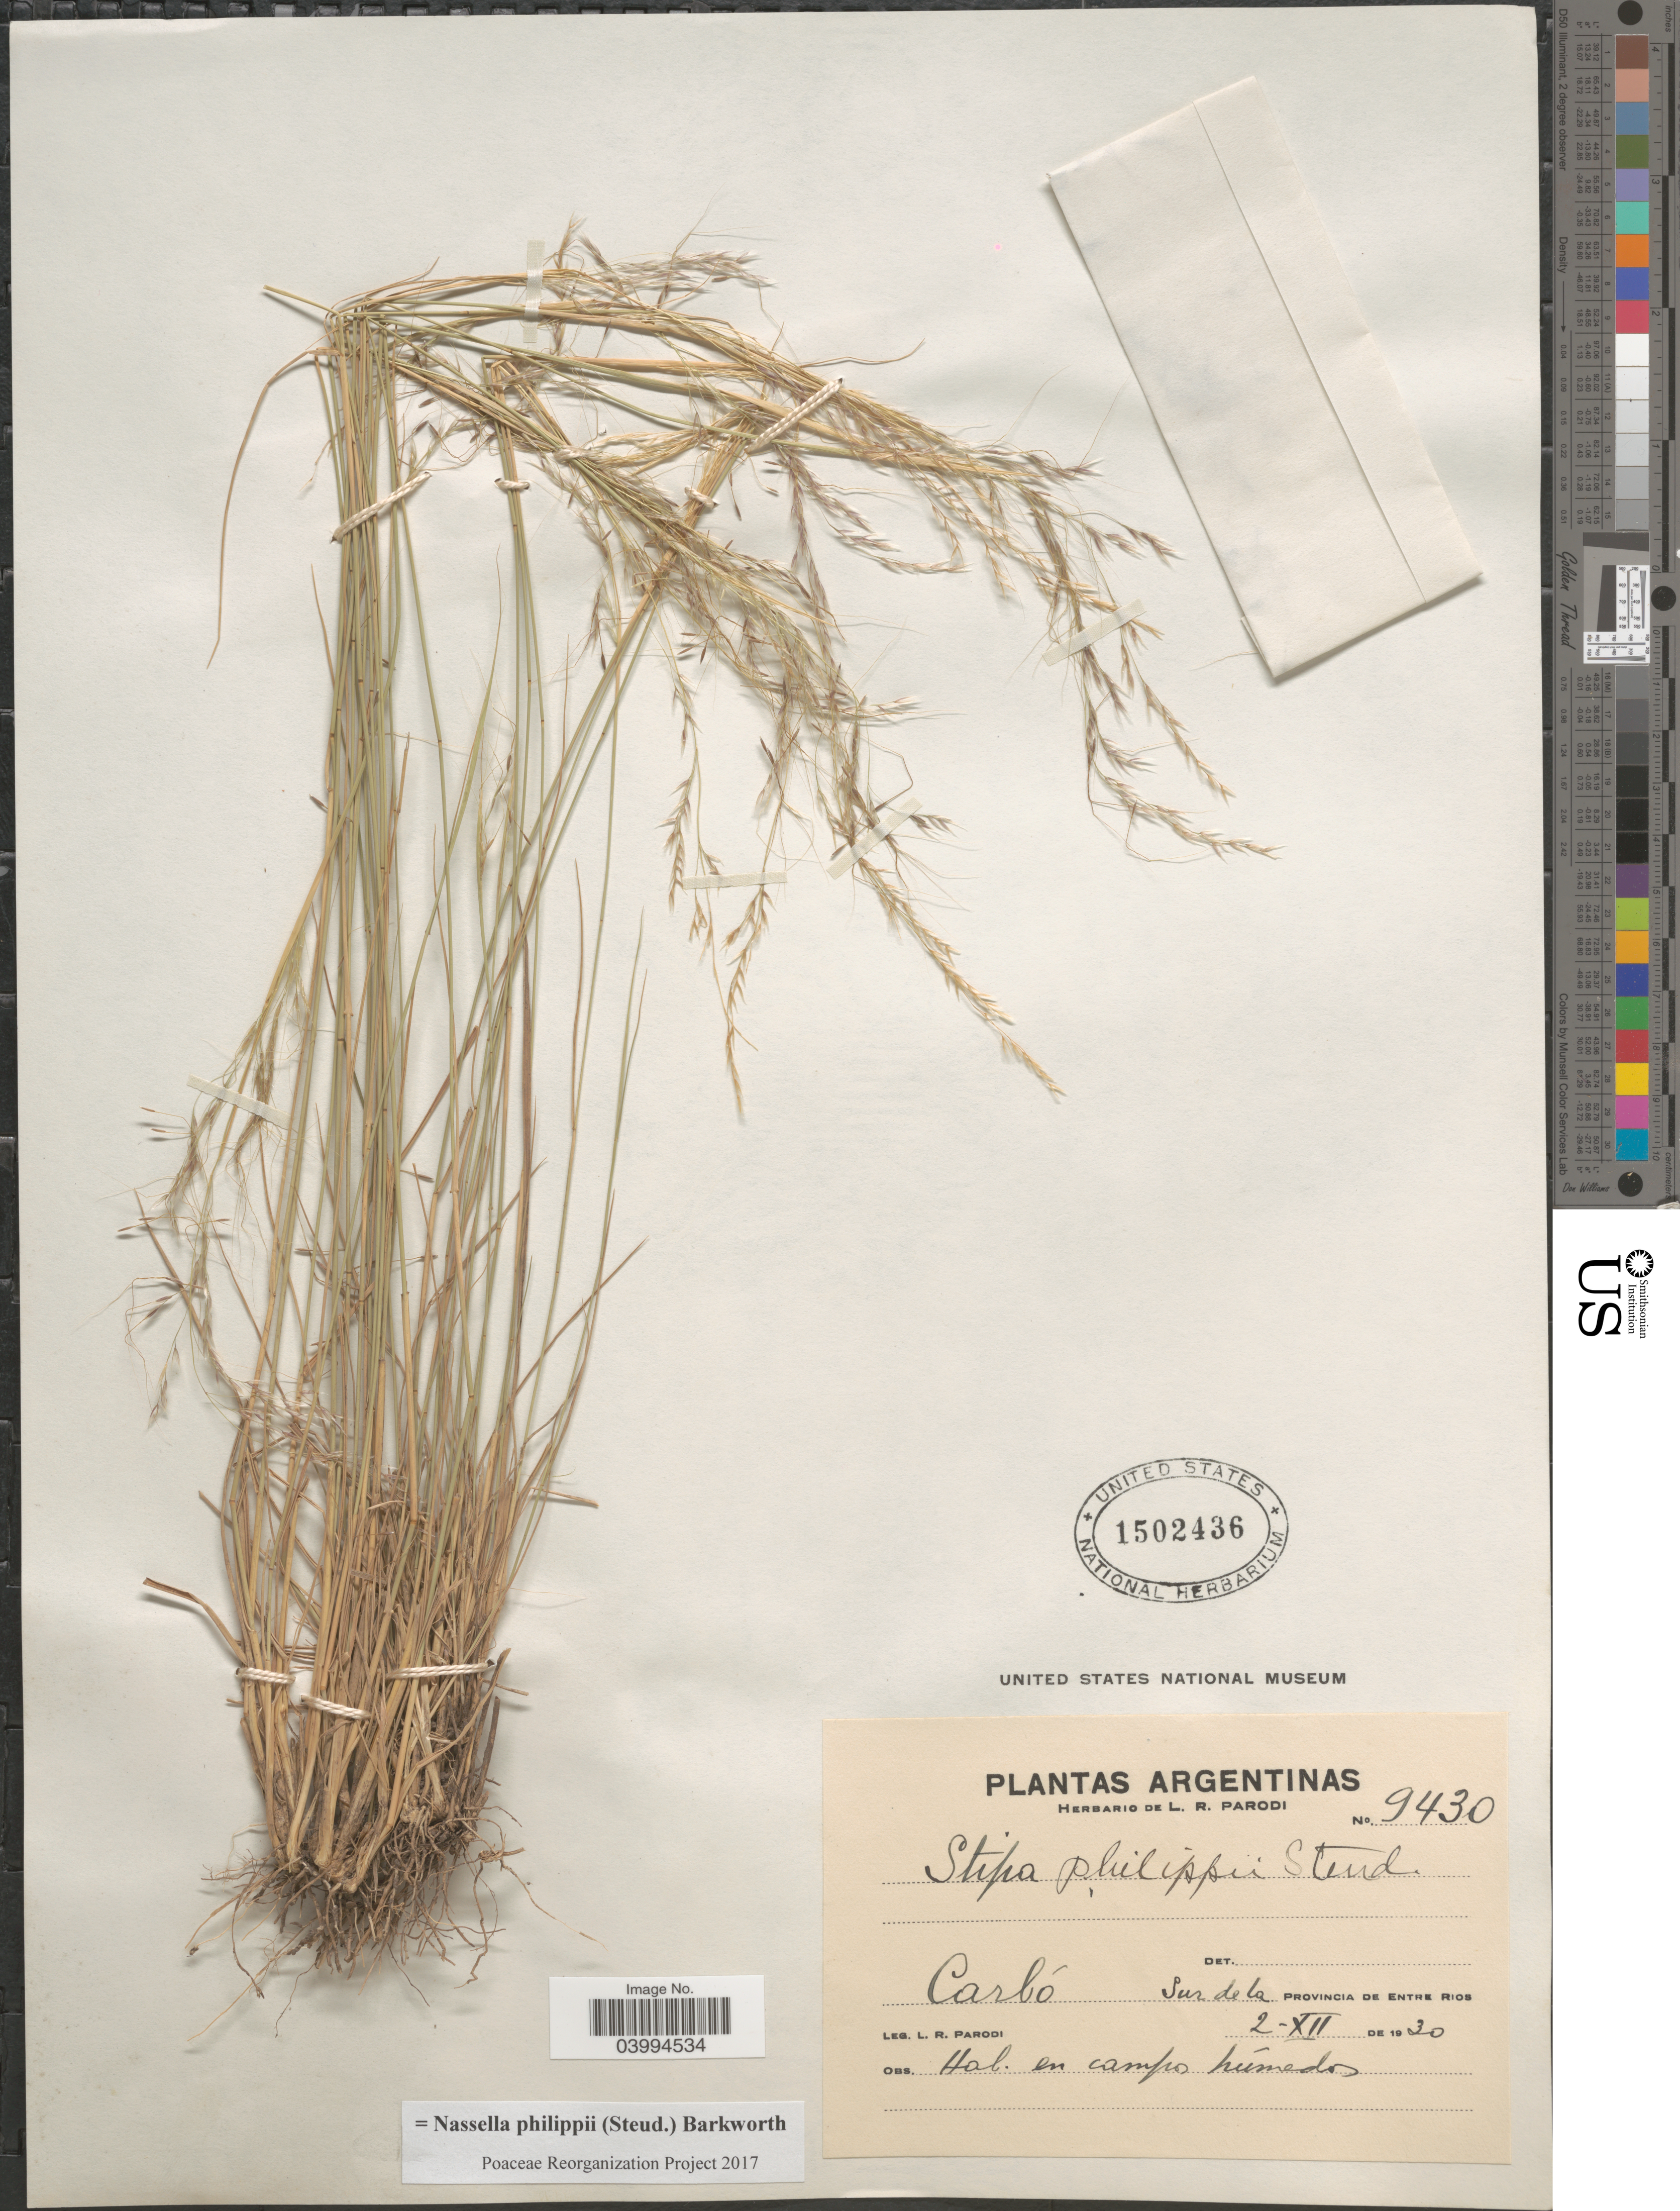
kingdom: Plantae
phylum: Tracheophyta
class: Liliopsida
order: Poales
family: Poaceae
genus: Nassella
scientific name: Nassella philippii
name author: (Steud.) Barkworth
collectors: L. R. Parodi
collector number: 9430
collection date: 1930-12-02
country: Argentina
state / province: Entre Rios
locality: Carló. Sur de La Provincia de Entre Rios.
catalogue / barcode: US 1502436